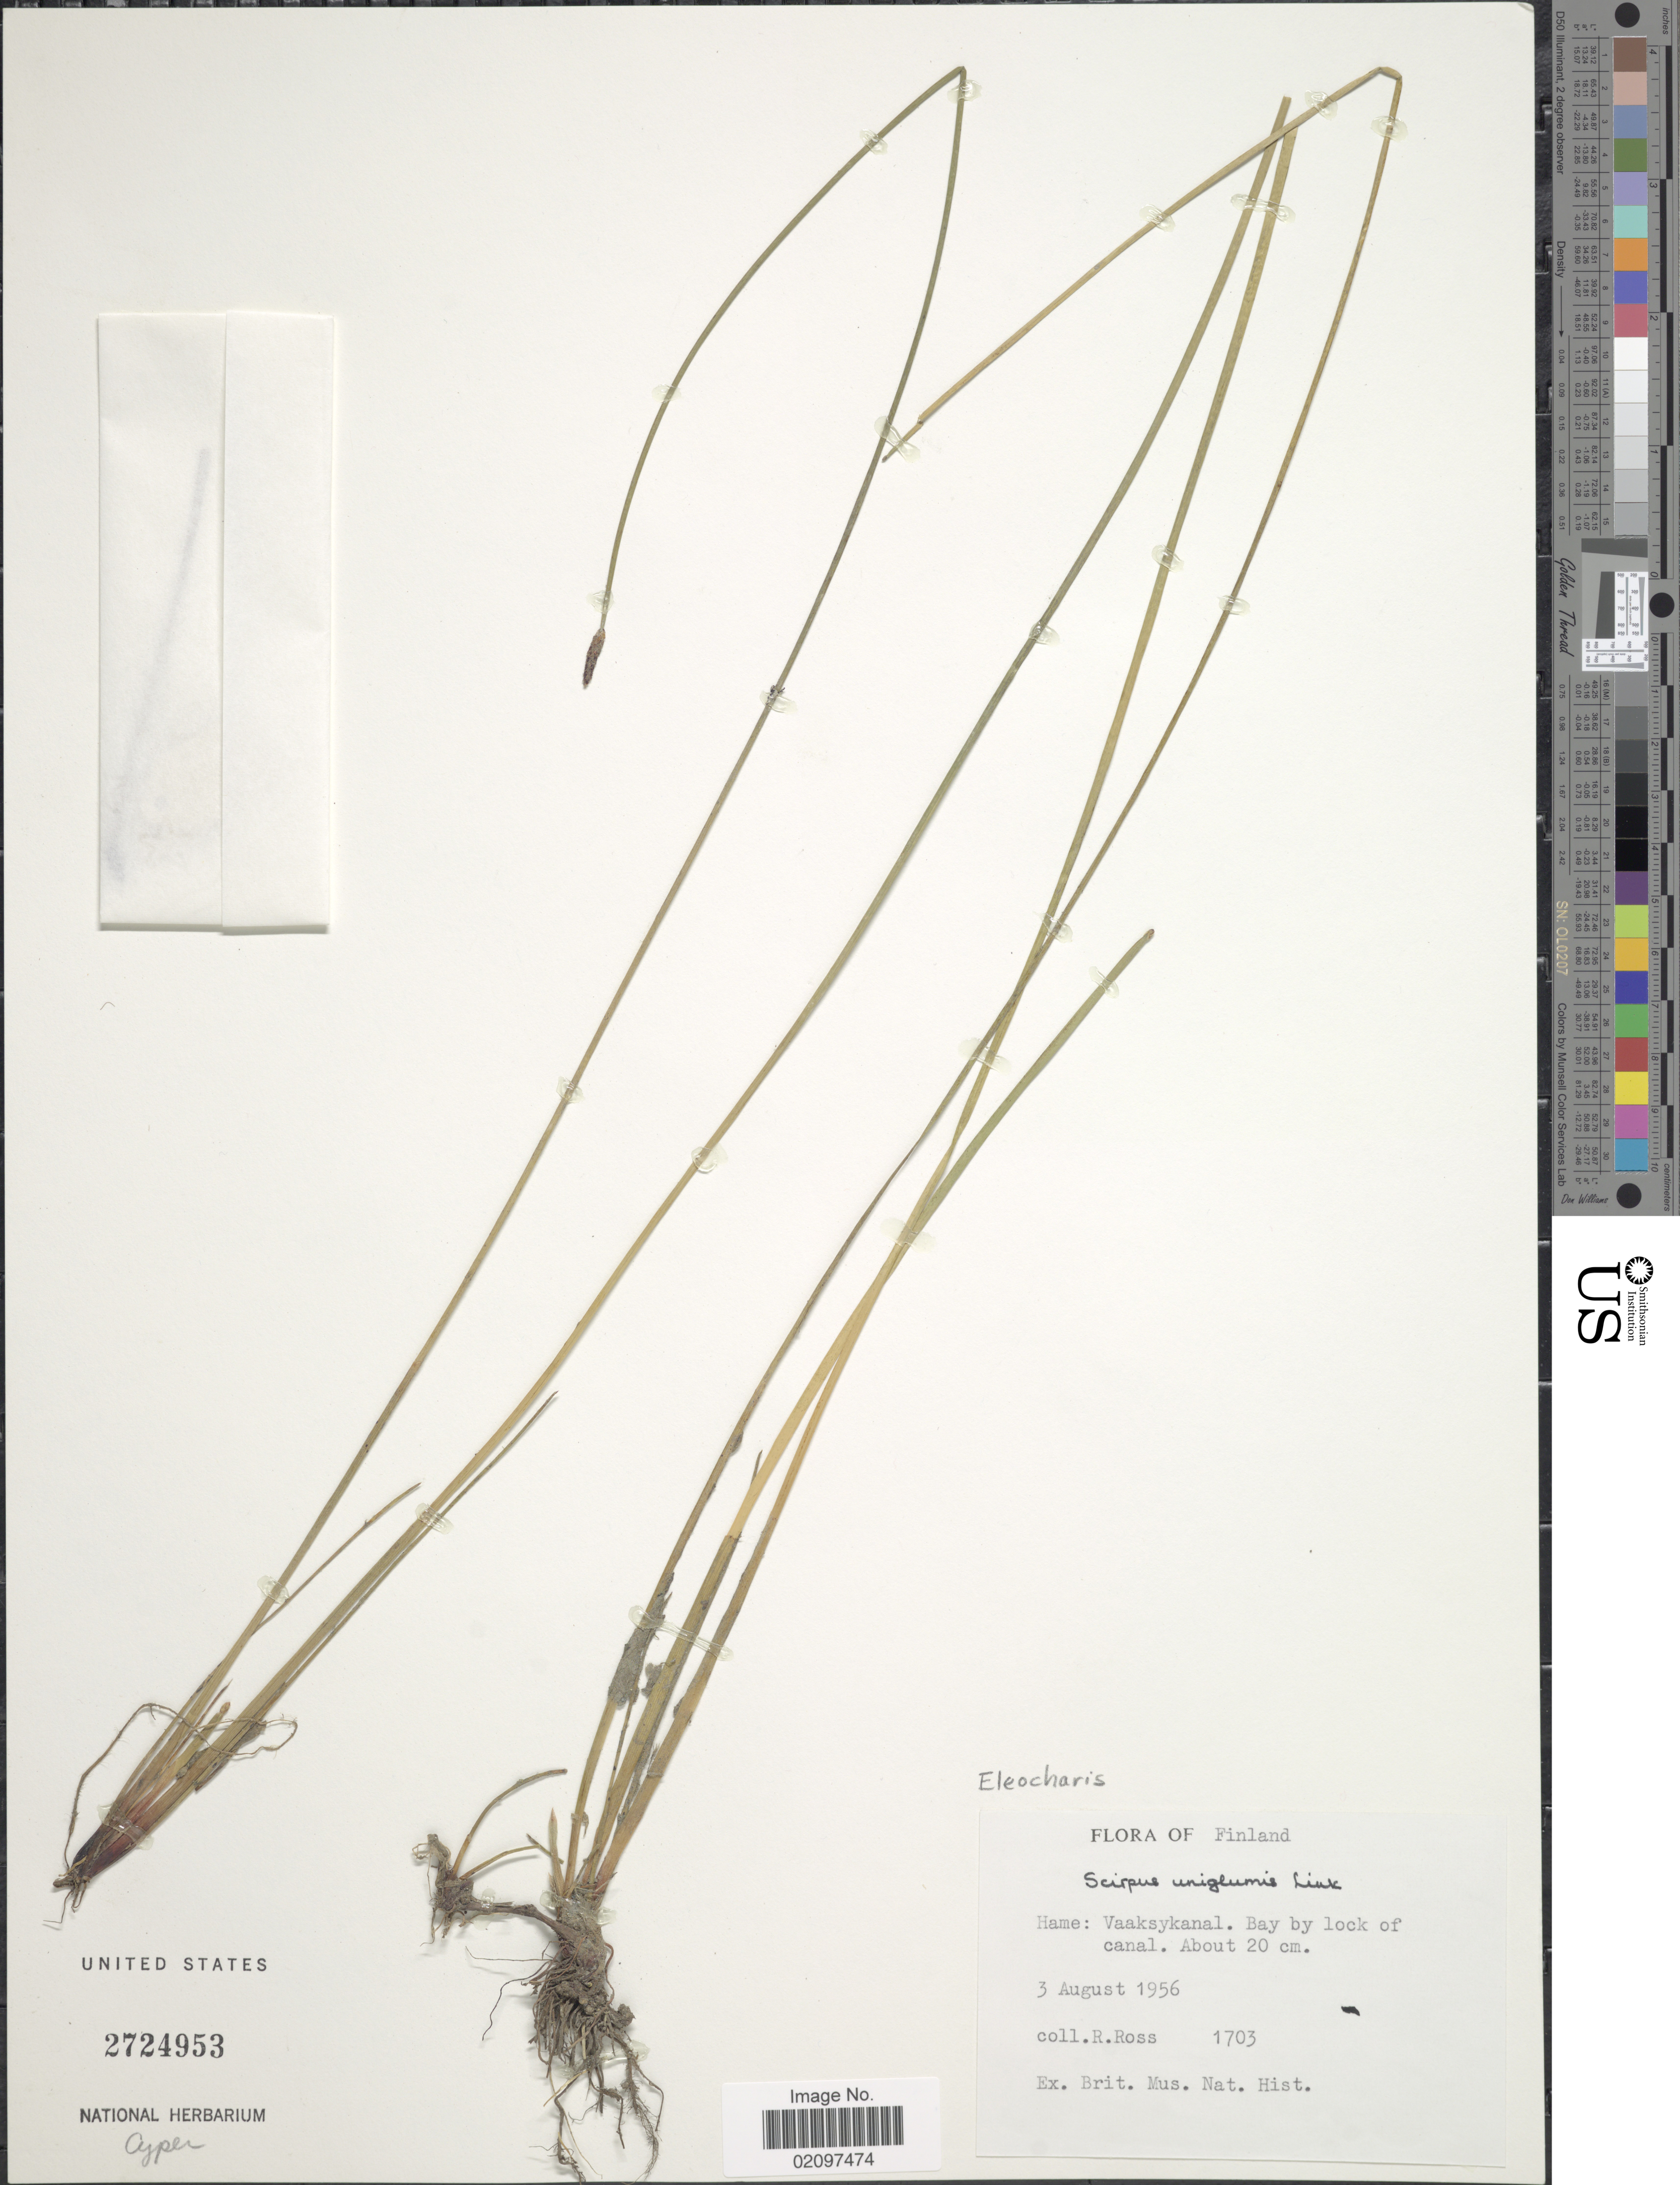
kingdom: Plantae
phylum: Tracheophyta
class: Liliopsida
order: Poales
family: Cyperaceae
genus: Eleocharis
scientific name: Eleocharis uniglumis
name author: (Link) Schult.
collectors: R. Gross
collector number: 170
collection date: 1956-08-03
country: Finland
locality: Finland, Hame: Vaaksykanal. Bay by lock of canal.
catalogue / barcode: US 2724953